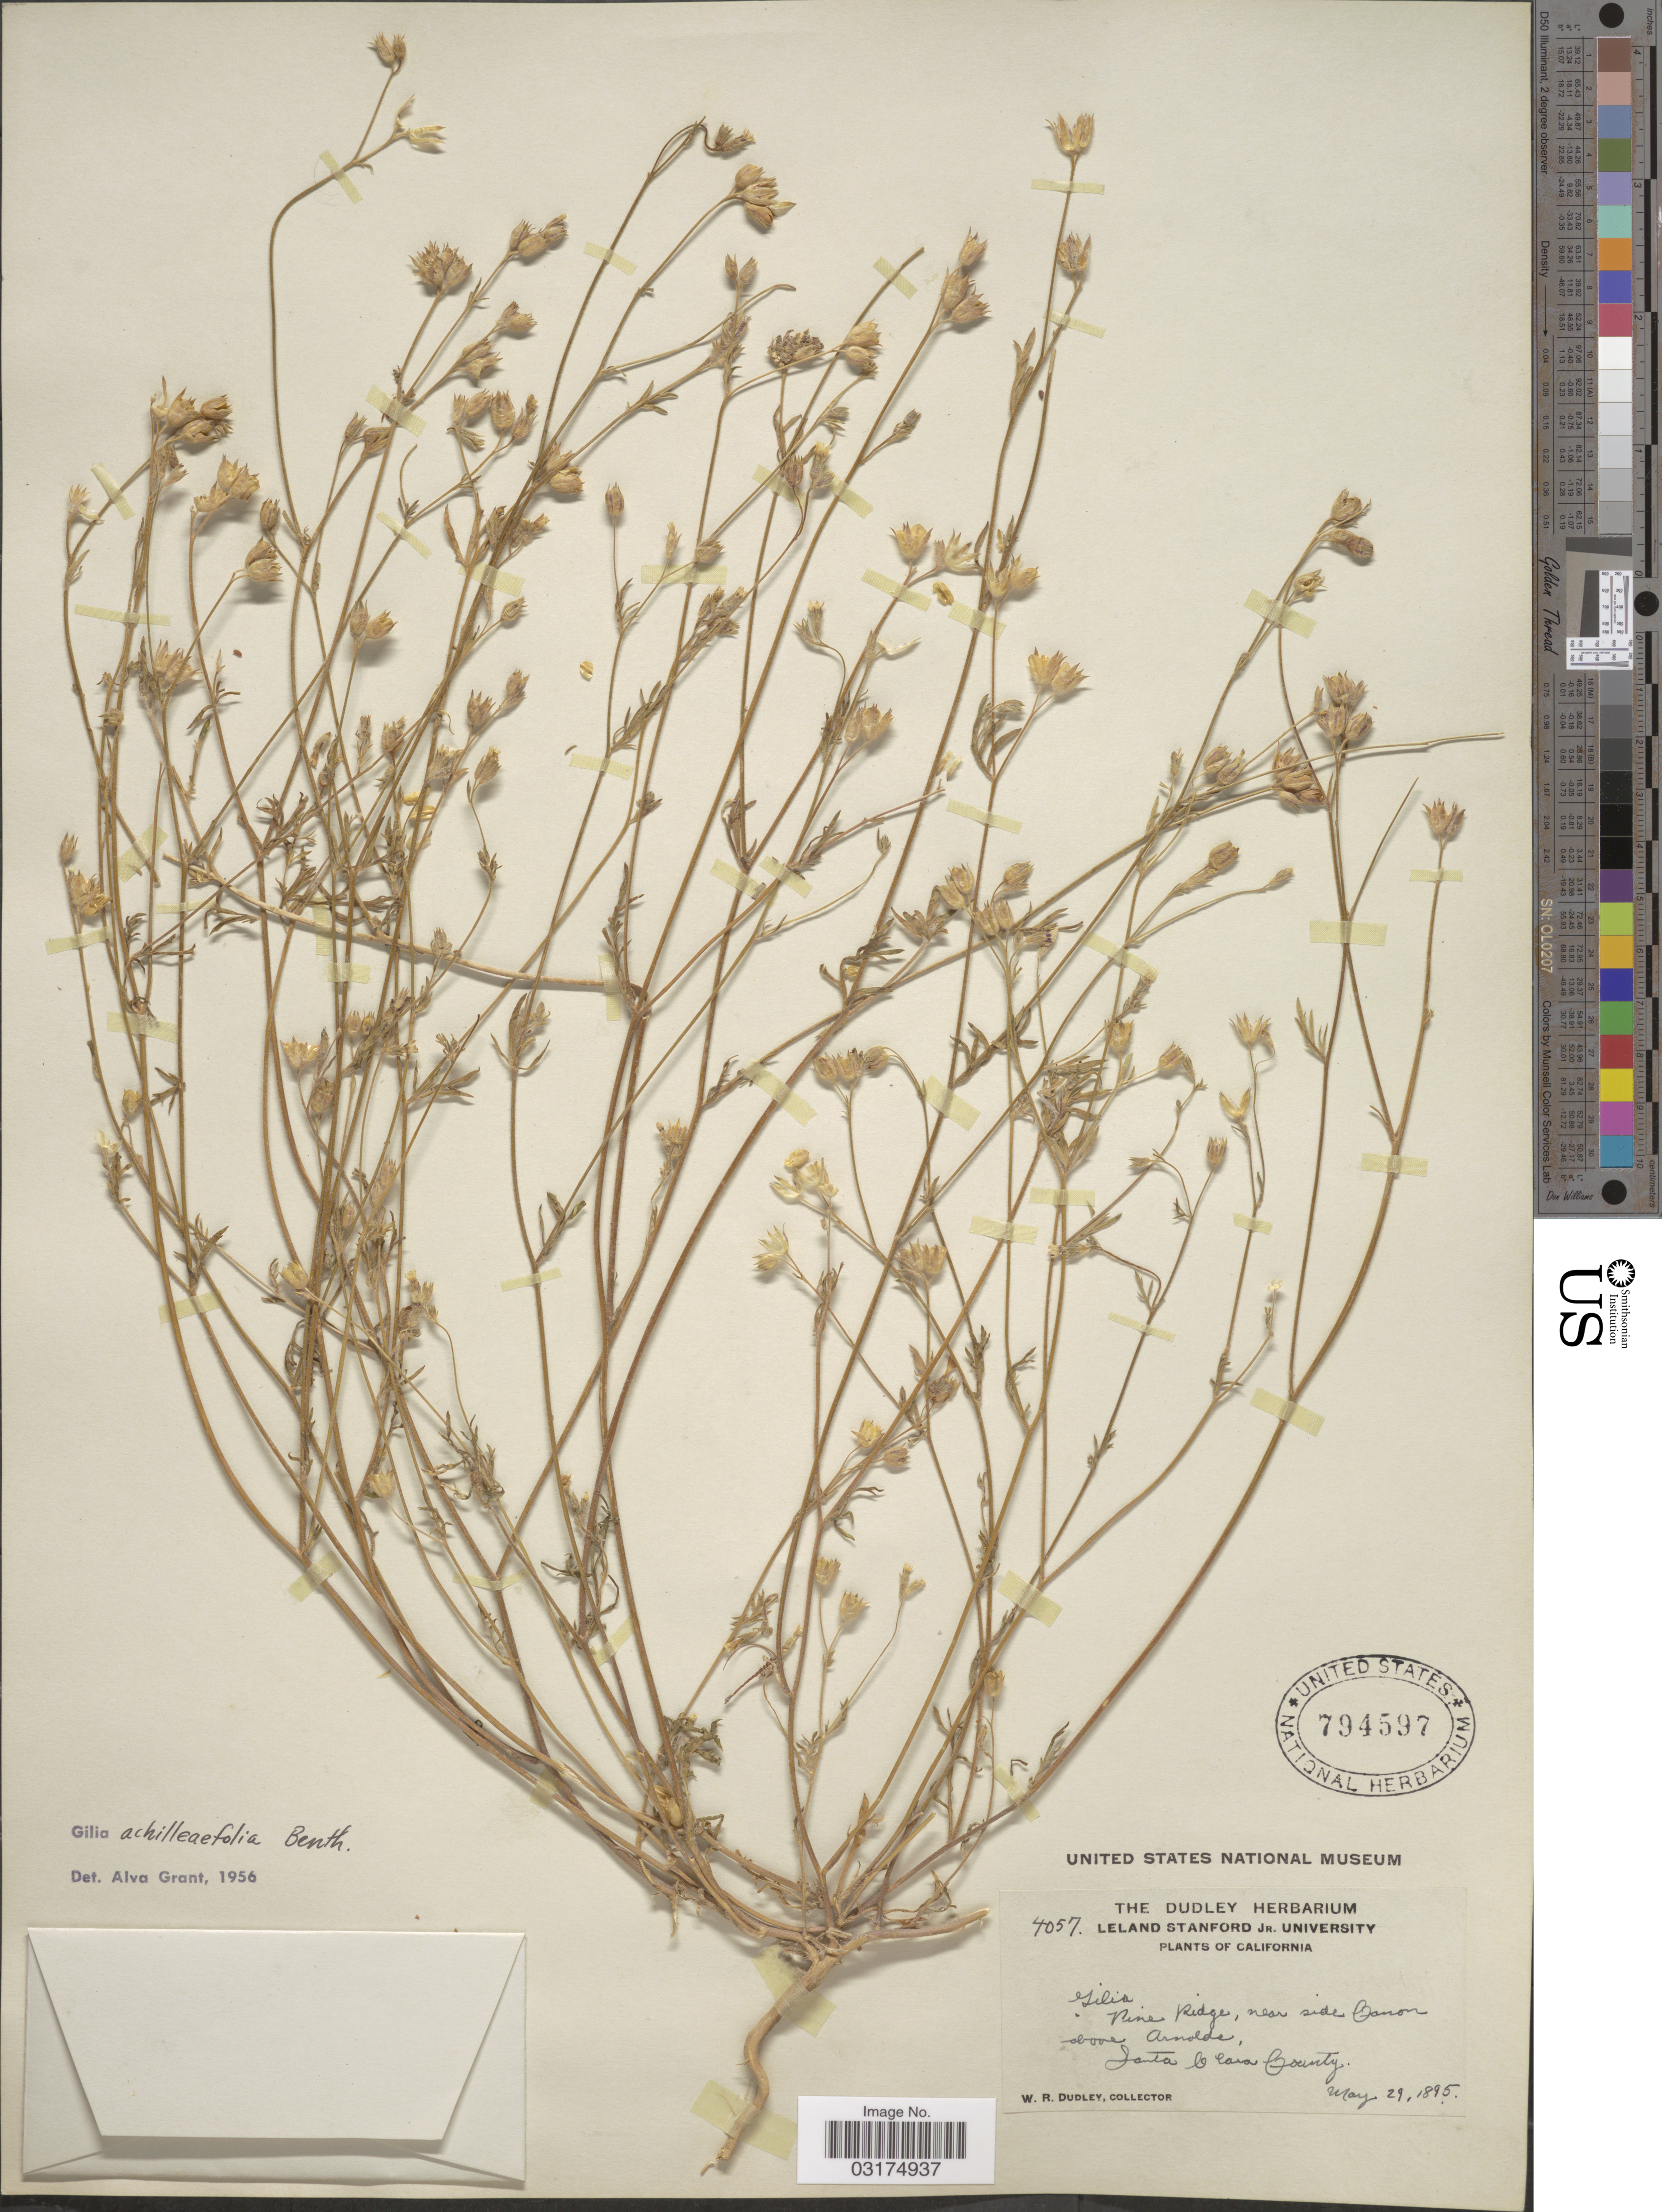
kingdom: Plantae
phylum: Tracheophyta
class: Magnoliopsida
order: Ericales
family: Polemoniaceae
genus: Gilia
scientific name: Gilia achilleifolia subsp. multicaulis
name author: (Benth.) V.E. Grant & A.D. Grant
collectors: W. Dudley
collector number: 4057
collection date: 1895-05-29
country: United States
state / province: California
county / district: Santa Clara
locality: Pine Ridge, near side Canon above Arnolde, Santa Clara County.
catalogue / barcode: US 794597